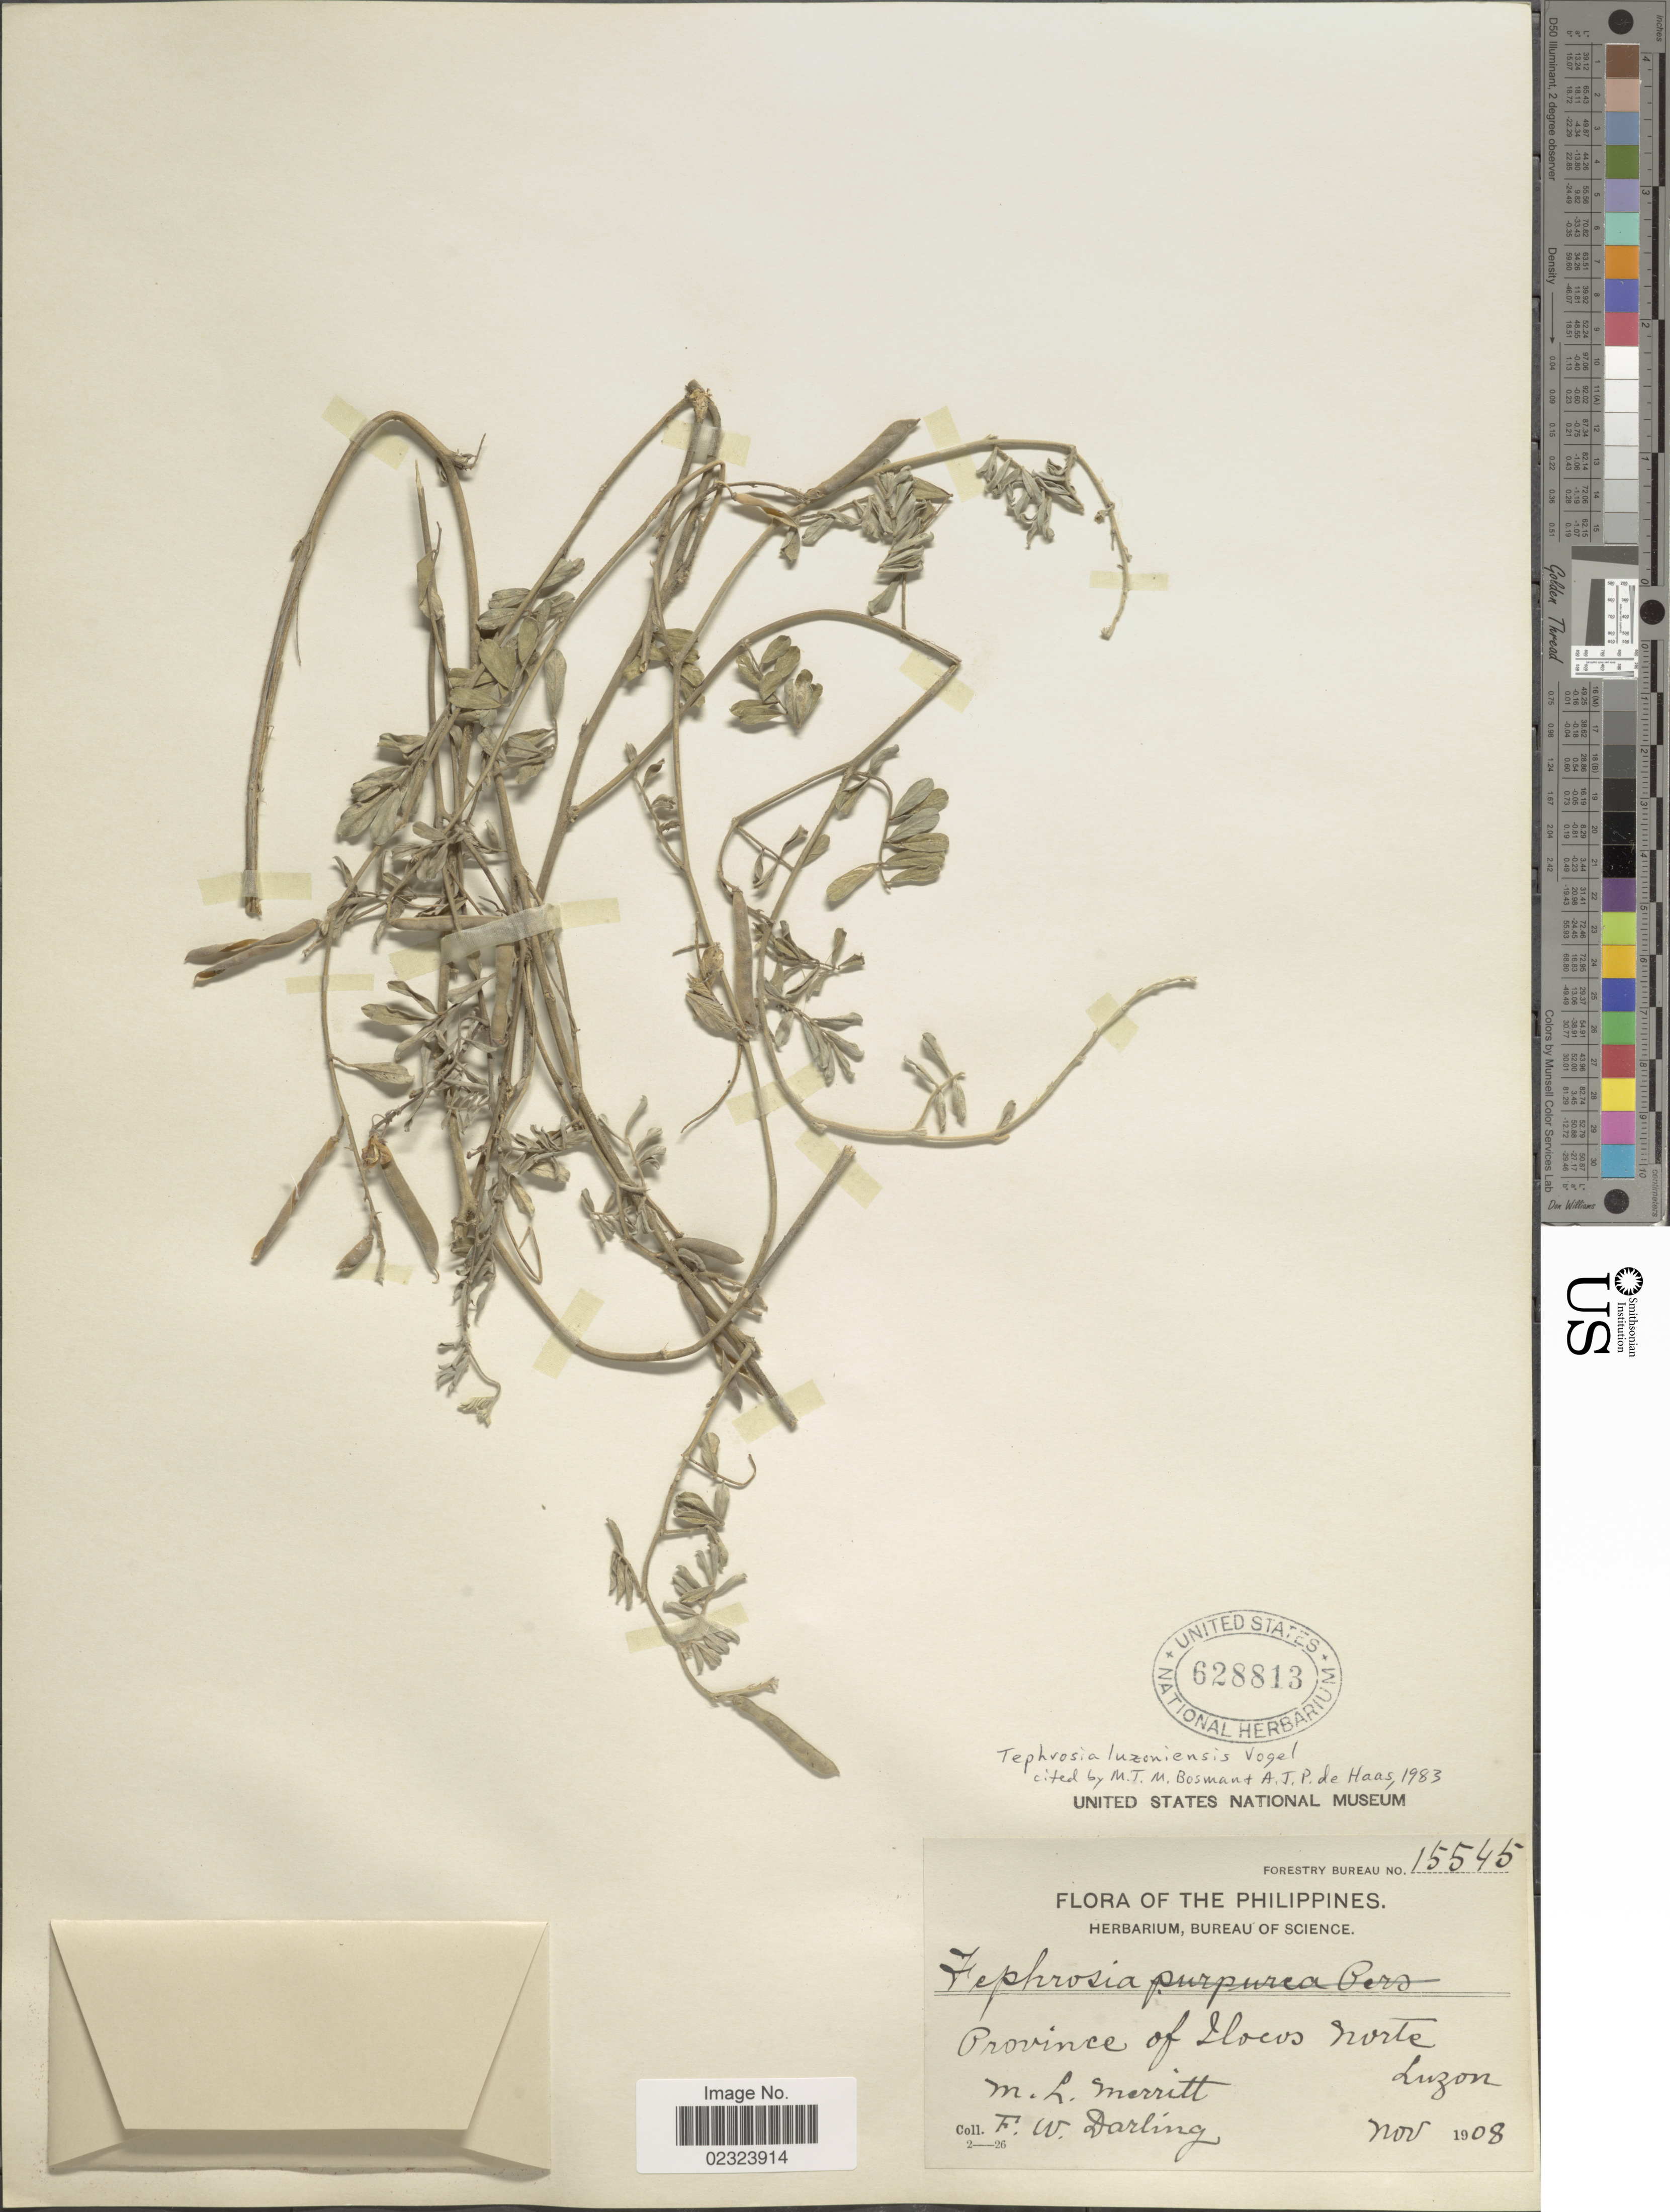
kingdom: Plantae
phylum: Tracheophyta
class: Magnoliopsida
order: Fabales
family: Fabaceae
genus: Tephrosia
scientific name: Tephrosia luzoniensis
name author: Vogel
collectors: M. L. Merritt & F. Darling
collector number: Forestry Bureau 15545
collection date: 1908-11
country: Philippines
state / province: Ilocos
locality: Province of Ilocos Norte. Luzon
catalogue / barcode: US 628813